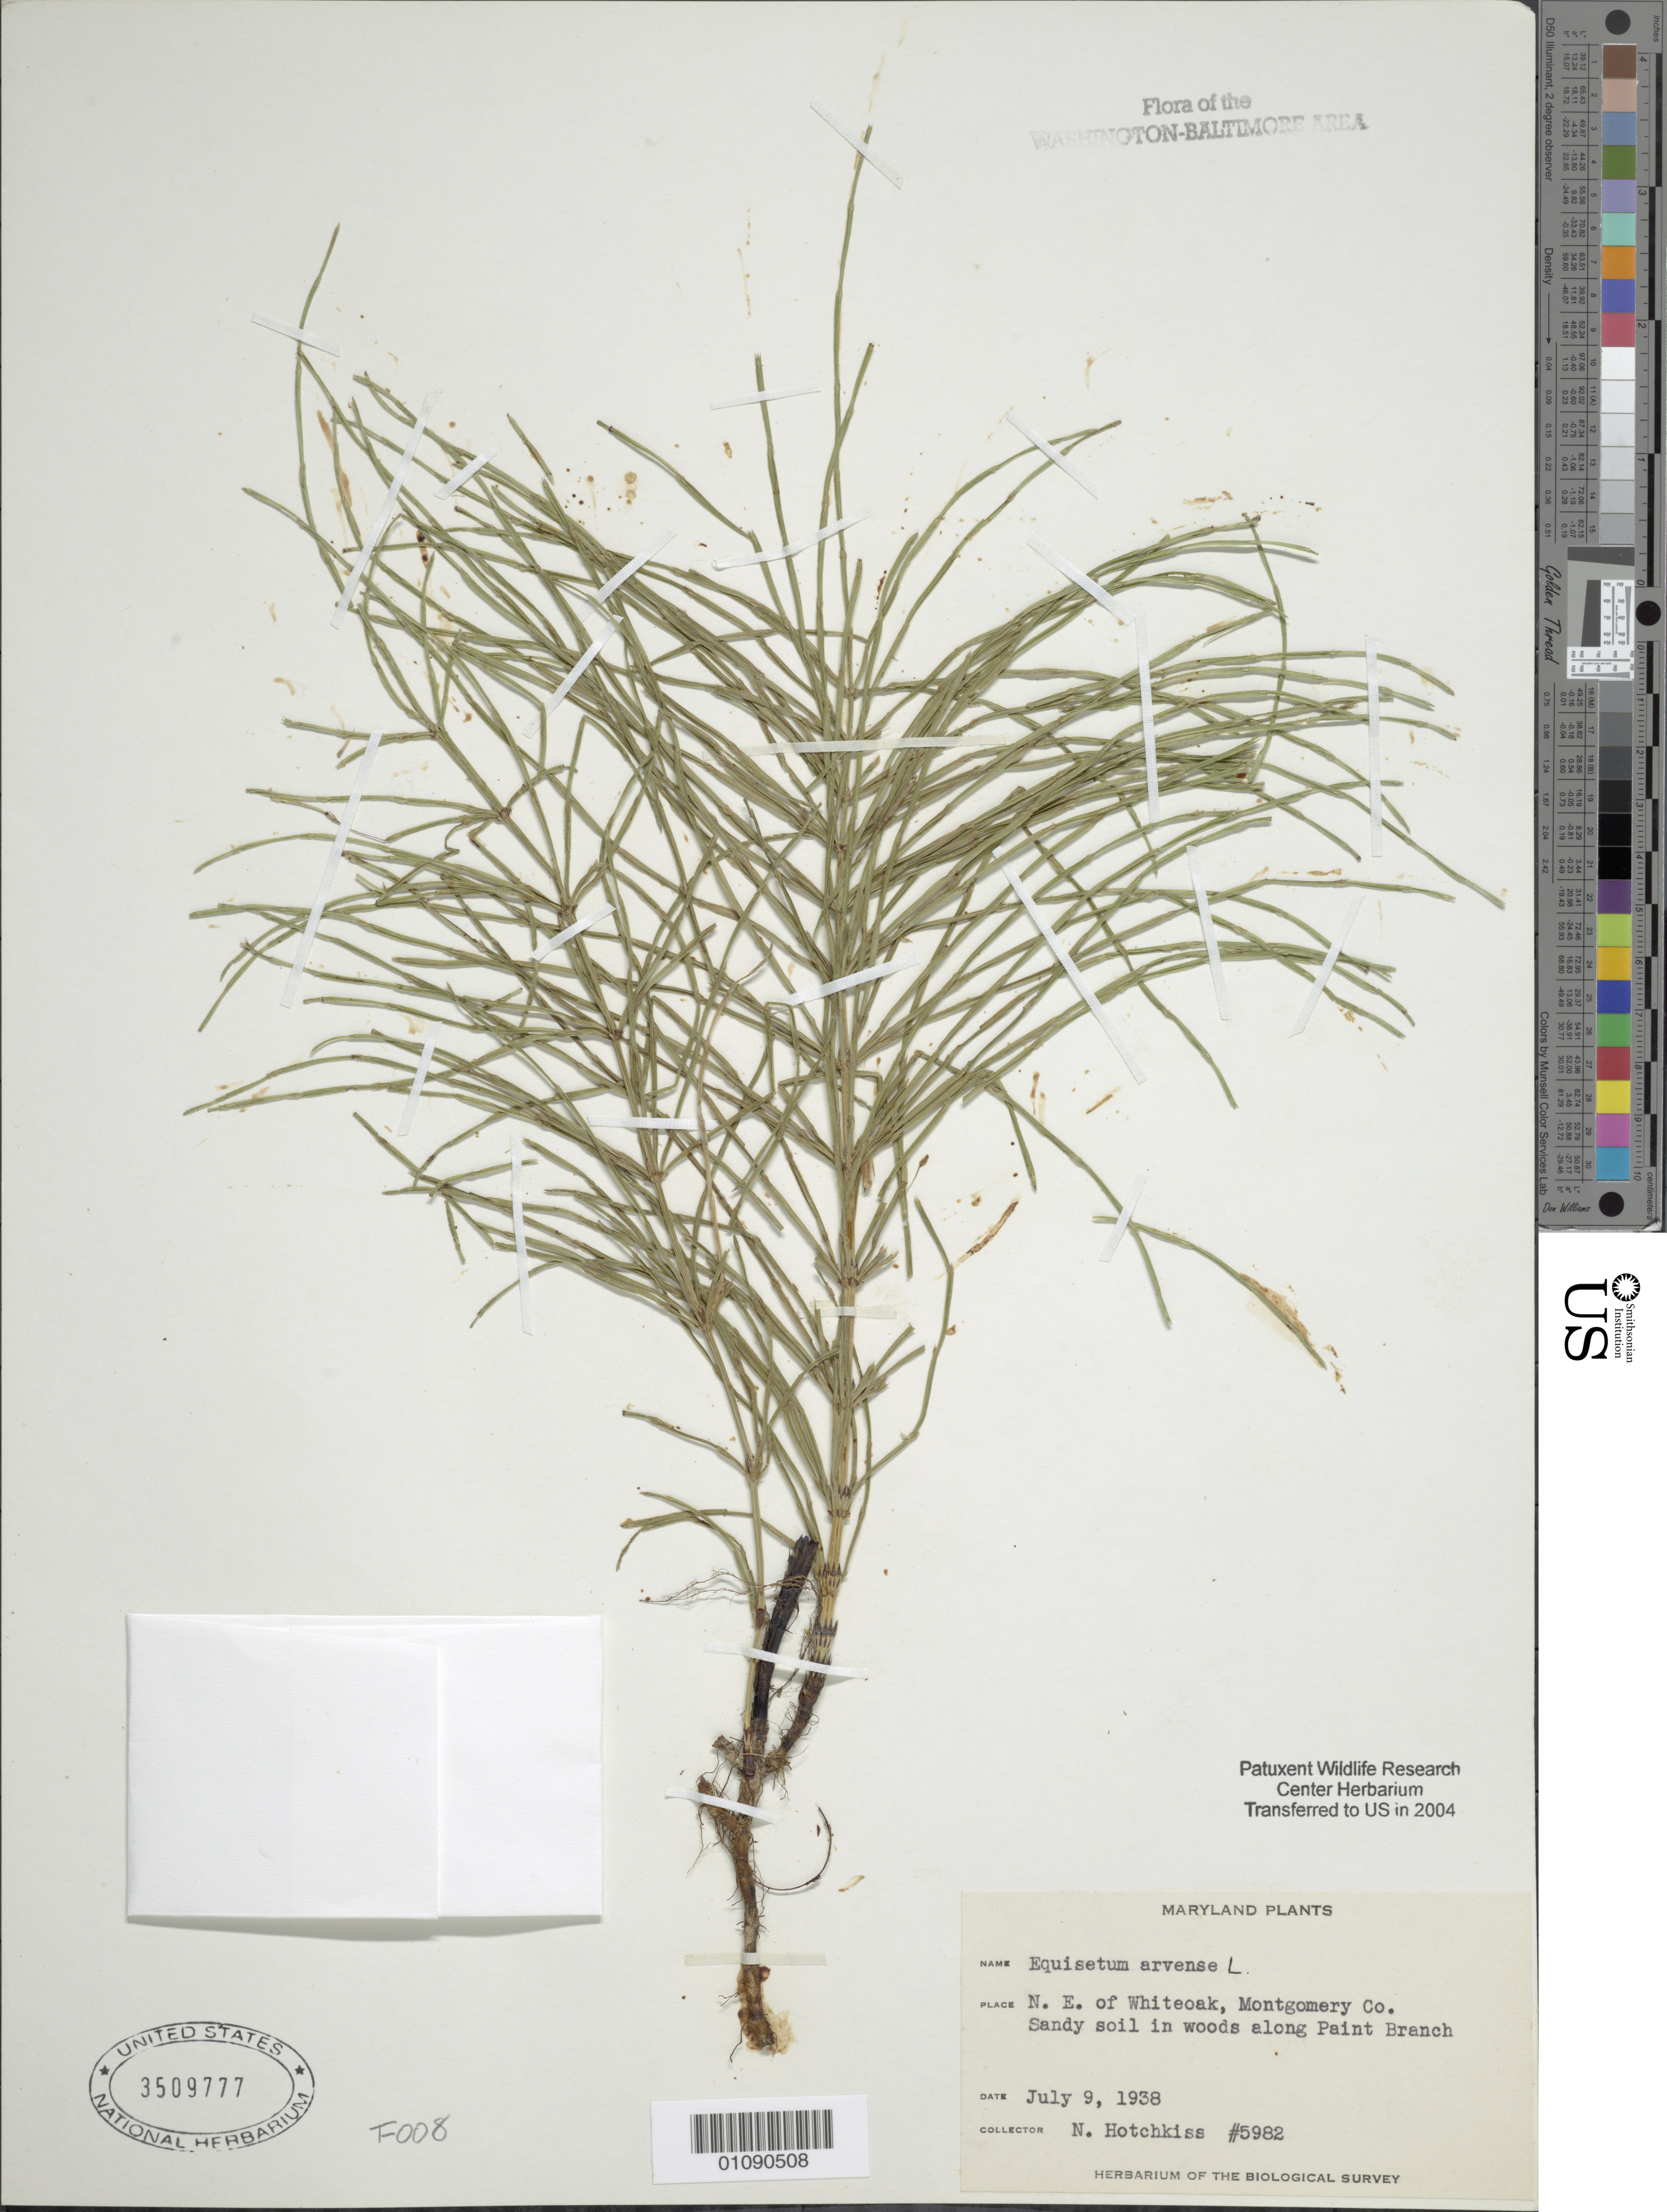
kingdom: Plantae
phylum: Tracheophyta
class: Polypodiopsida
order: Equisetales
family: Equisetaceae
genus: Equisetum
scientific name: Equisetum arvense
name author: L.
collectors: N. Hotchkiss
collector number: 5482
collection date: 1938-07-09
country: United States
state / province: Maryland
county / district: Montgomery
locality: N.E. of Whiteoak. Along Paint Branch.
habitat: Sandy soil in woods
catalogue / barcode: US 3509777